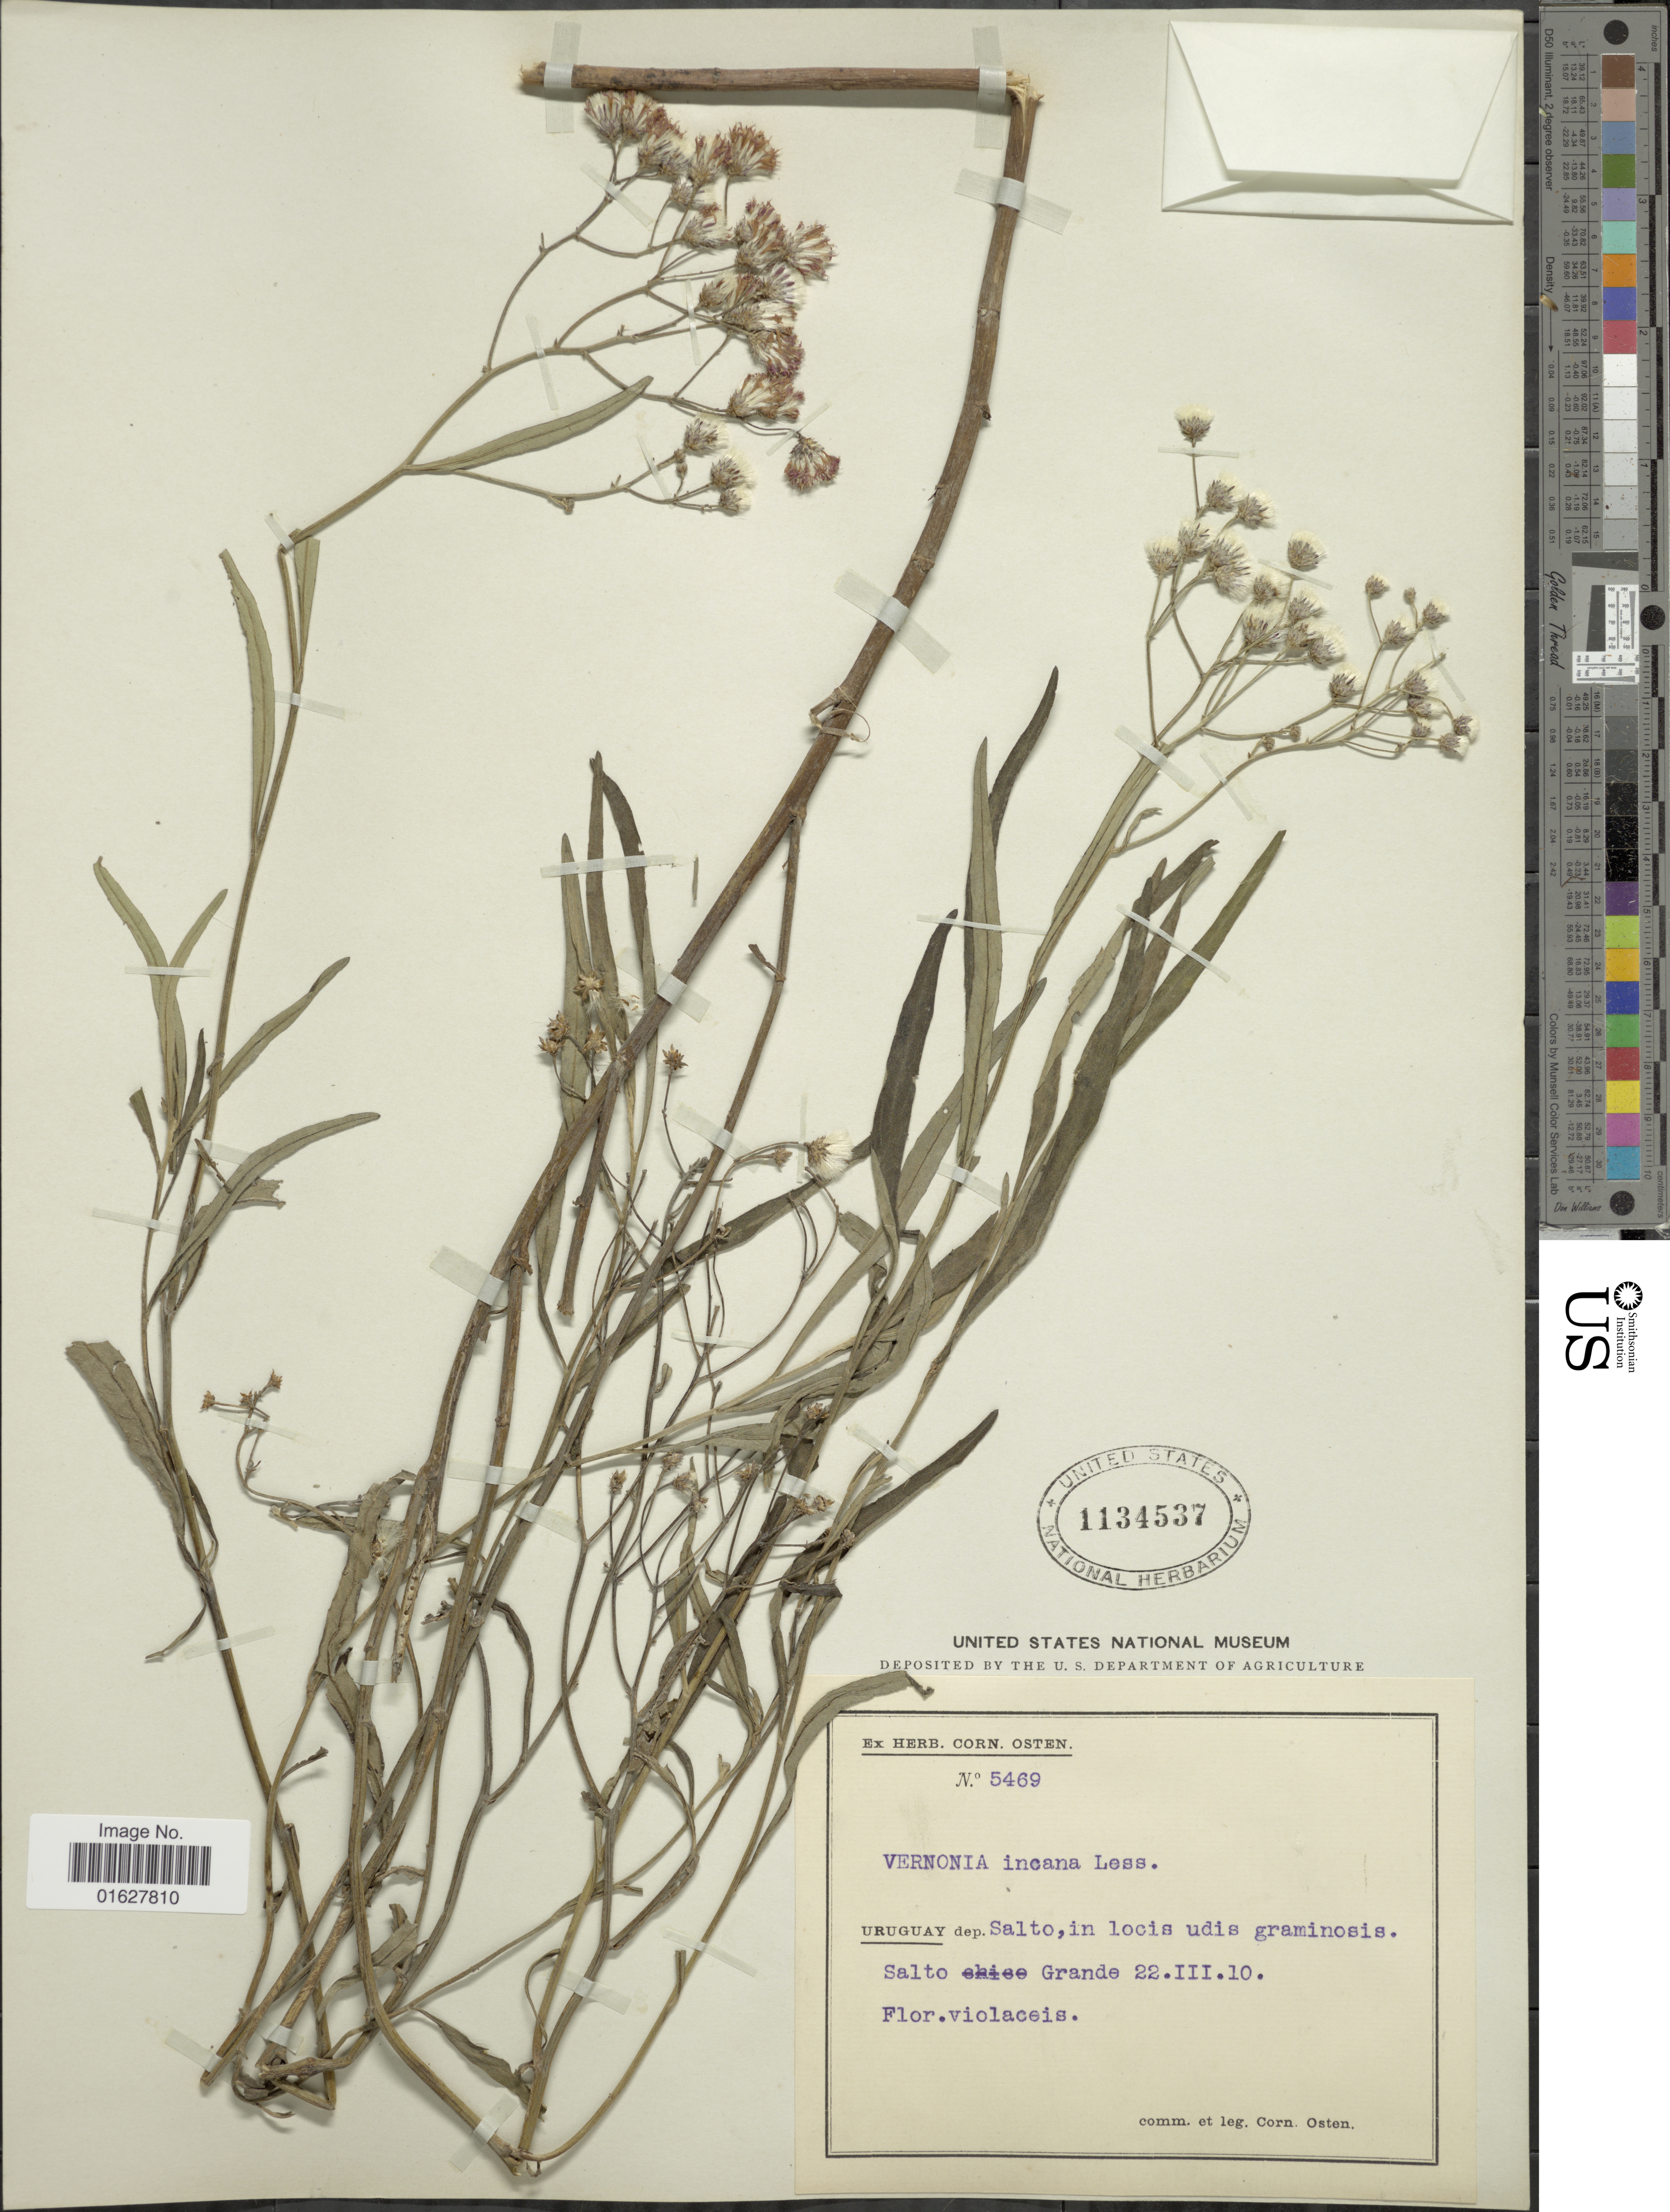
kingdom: Plantae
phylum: Tracheophyta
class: Magnoliopsida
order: Asterales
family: Asteraceae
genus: Vernonia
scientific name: Vernonia incana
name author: Less.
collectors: C. Osten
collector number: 5469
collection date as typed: Transcribed d/m/y: 22/3/10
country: Uruguay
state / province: Salto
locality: Uruguay dep. Salto, in locis udis graminosis. Salto Grande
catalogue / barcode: US 1134537